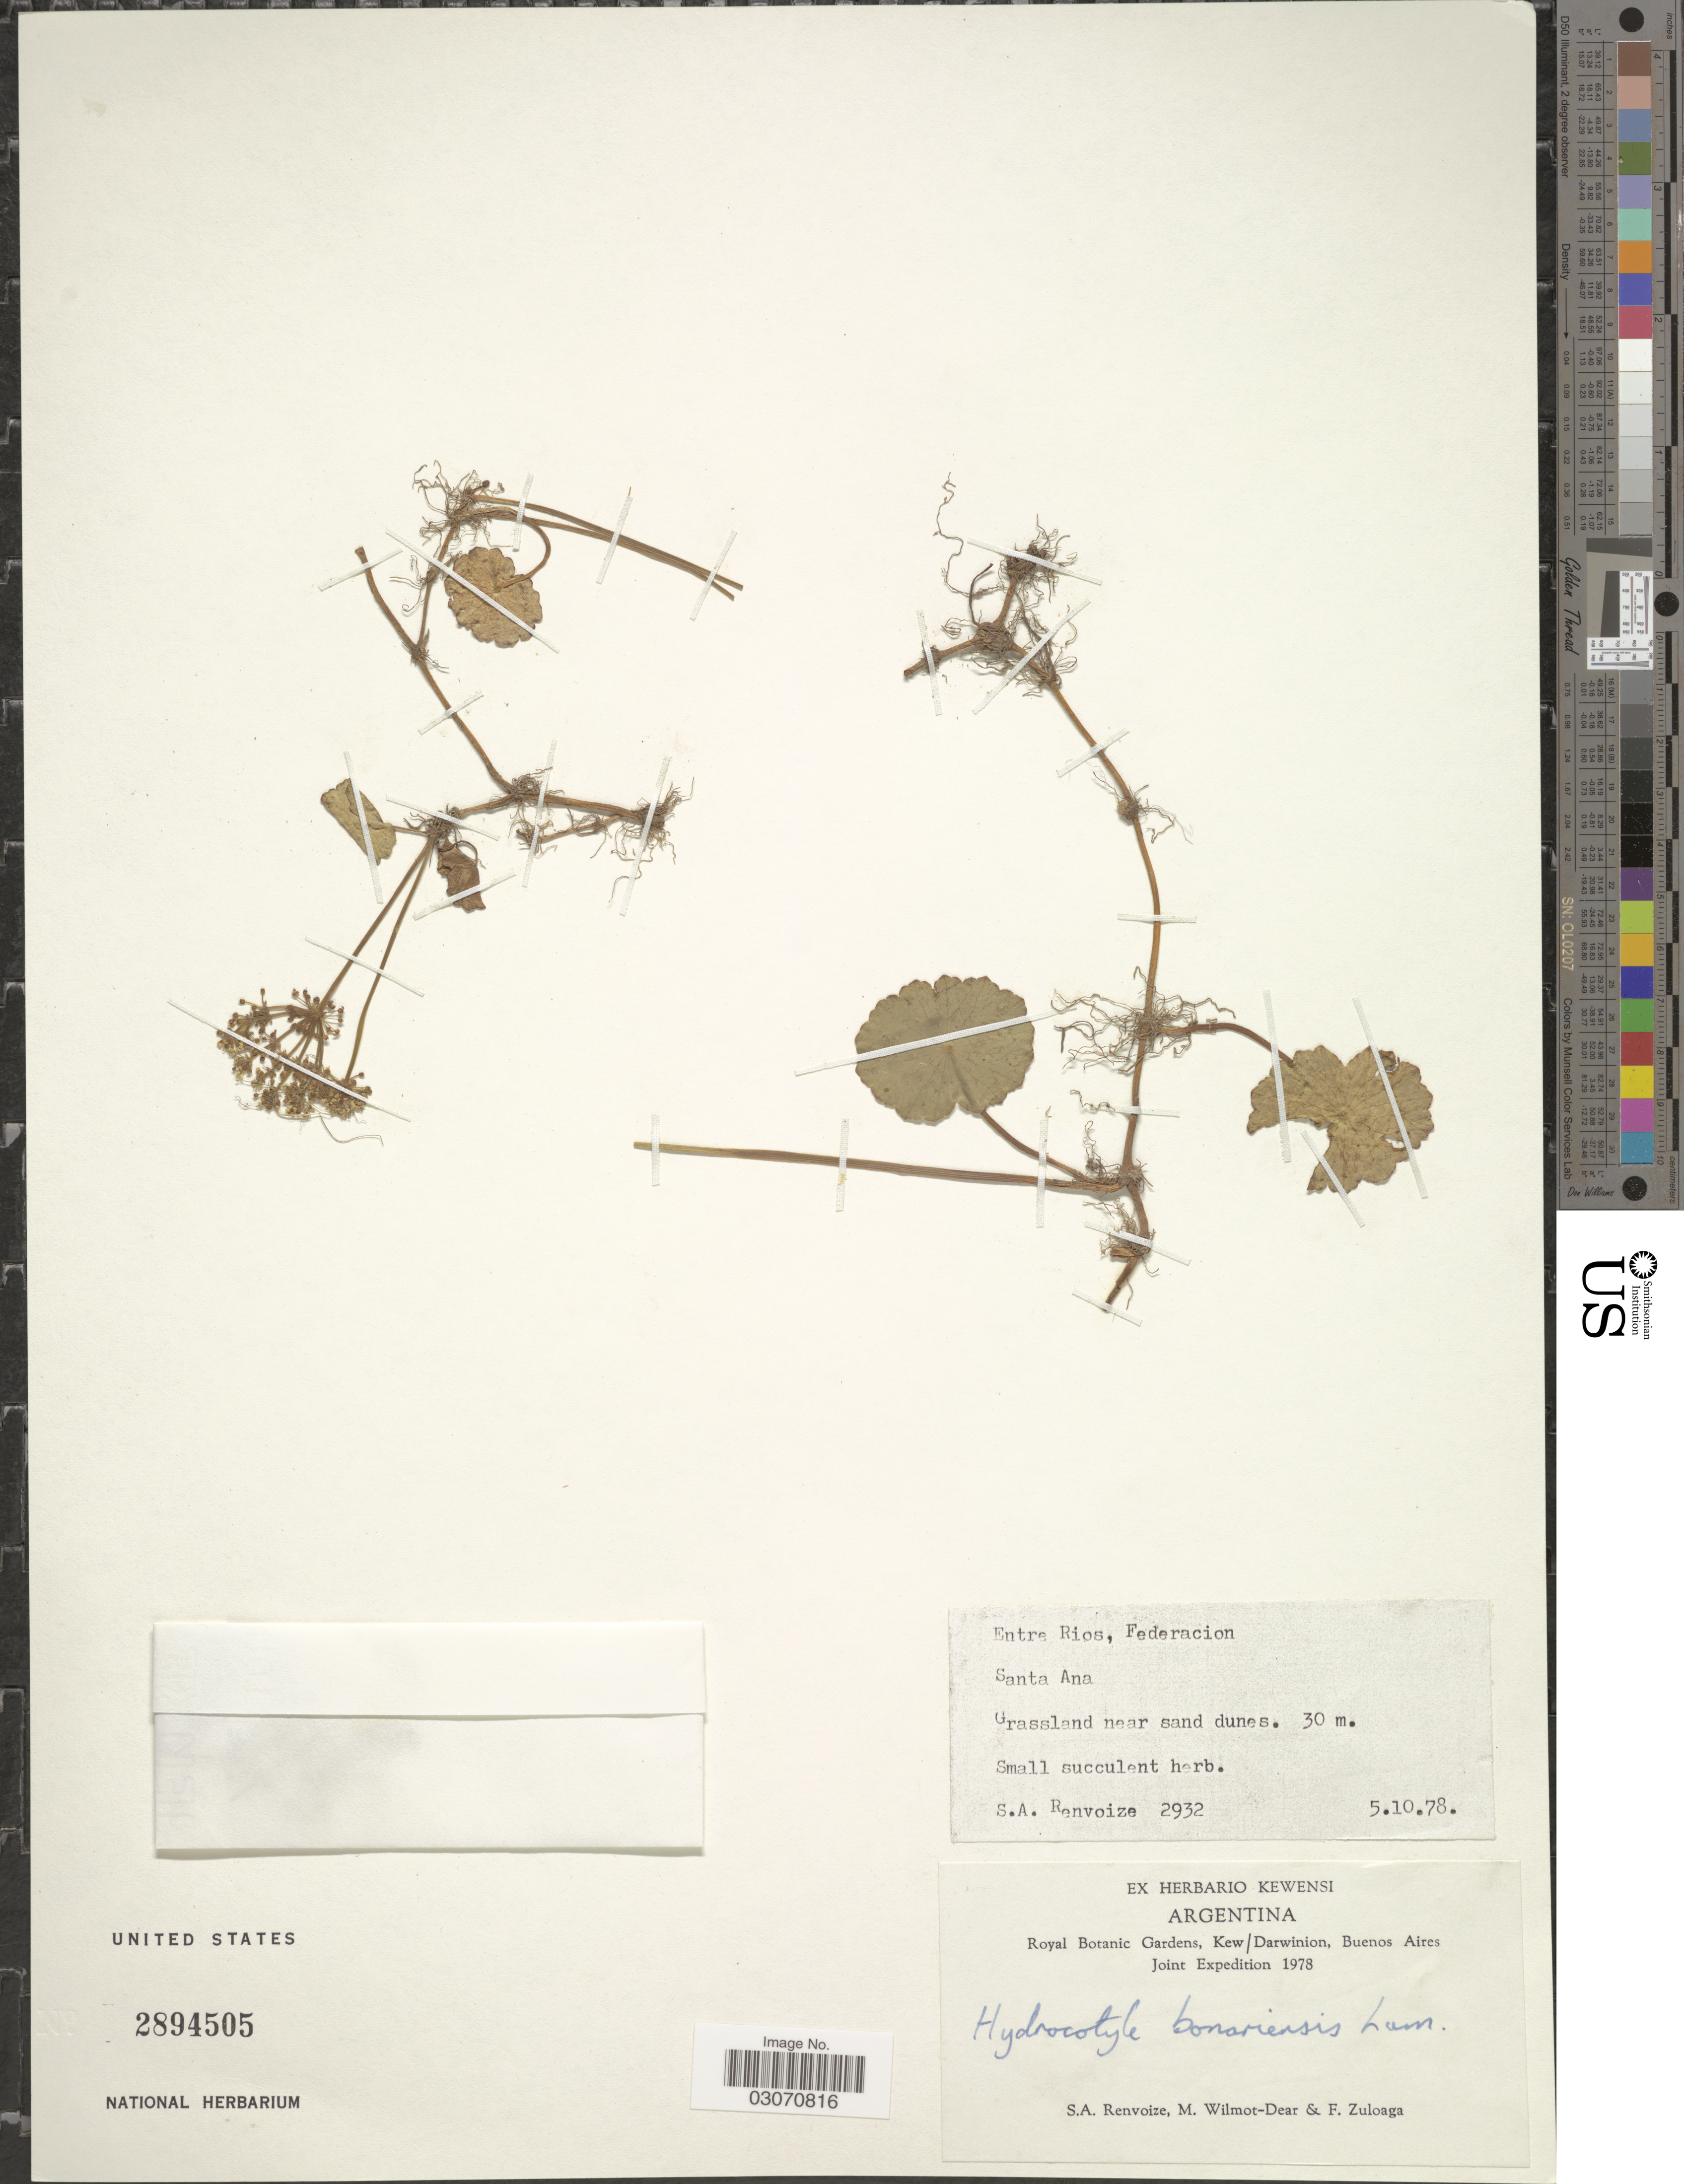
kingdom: Plantae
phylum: Tracheophyta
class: Magnoliopsida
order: Apiales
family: Araliaceae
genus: Hydrocotyle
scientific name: Hydrocotyle bonariensis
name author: Lam.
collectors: S. A. Renvoize, M. Wilmot-Dear & F. Zuloaga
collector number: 2932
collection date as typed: Transcribed d/m/y: 5/10/78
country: Argentina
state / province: Entre Rios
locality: Federacion Santa Ana. Grassland near sand dunes.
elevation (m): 30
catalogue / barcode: US 2894505